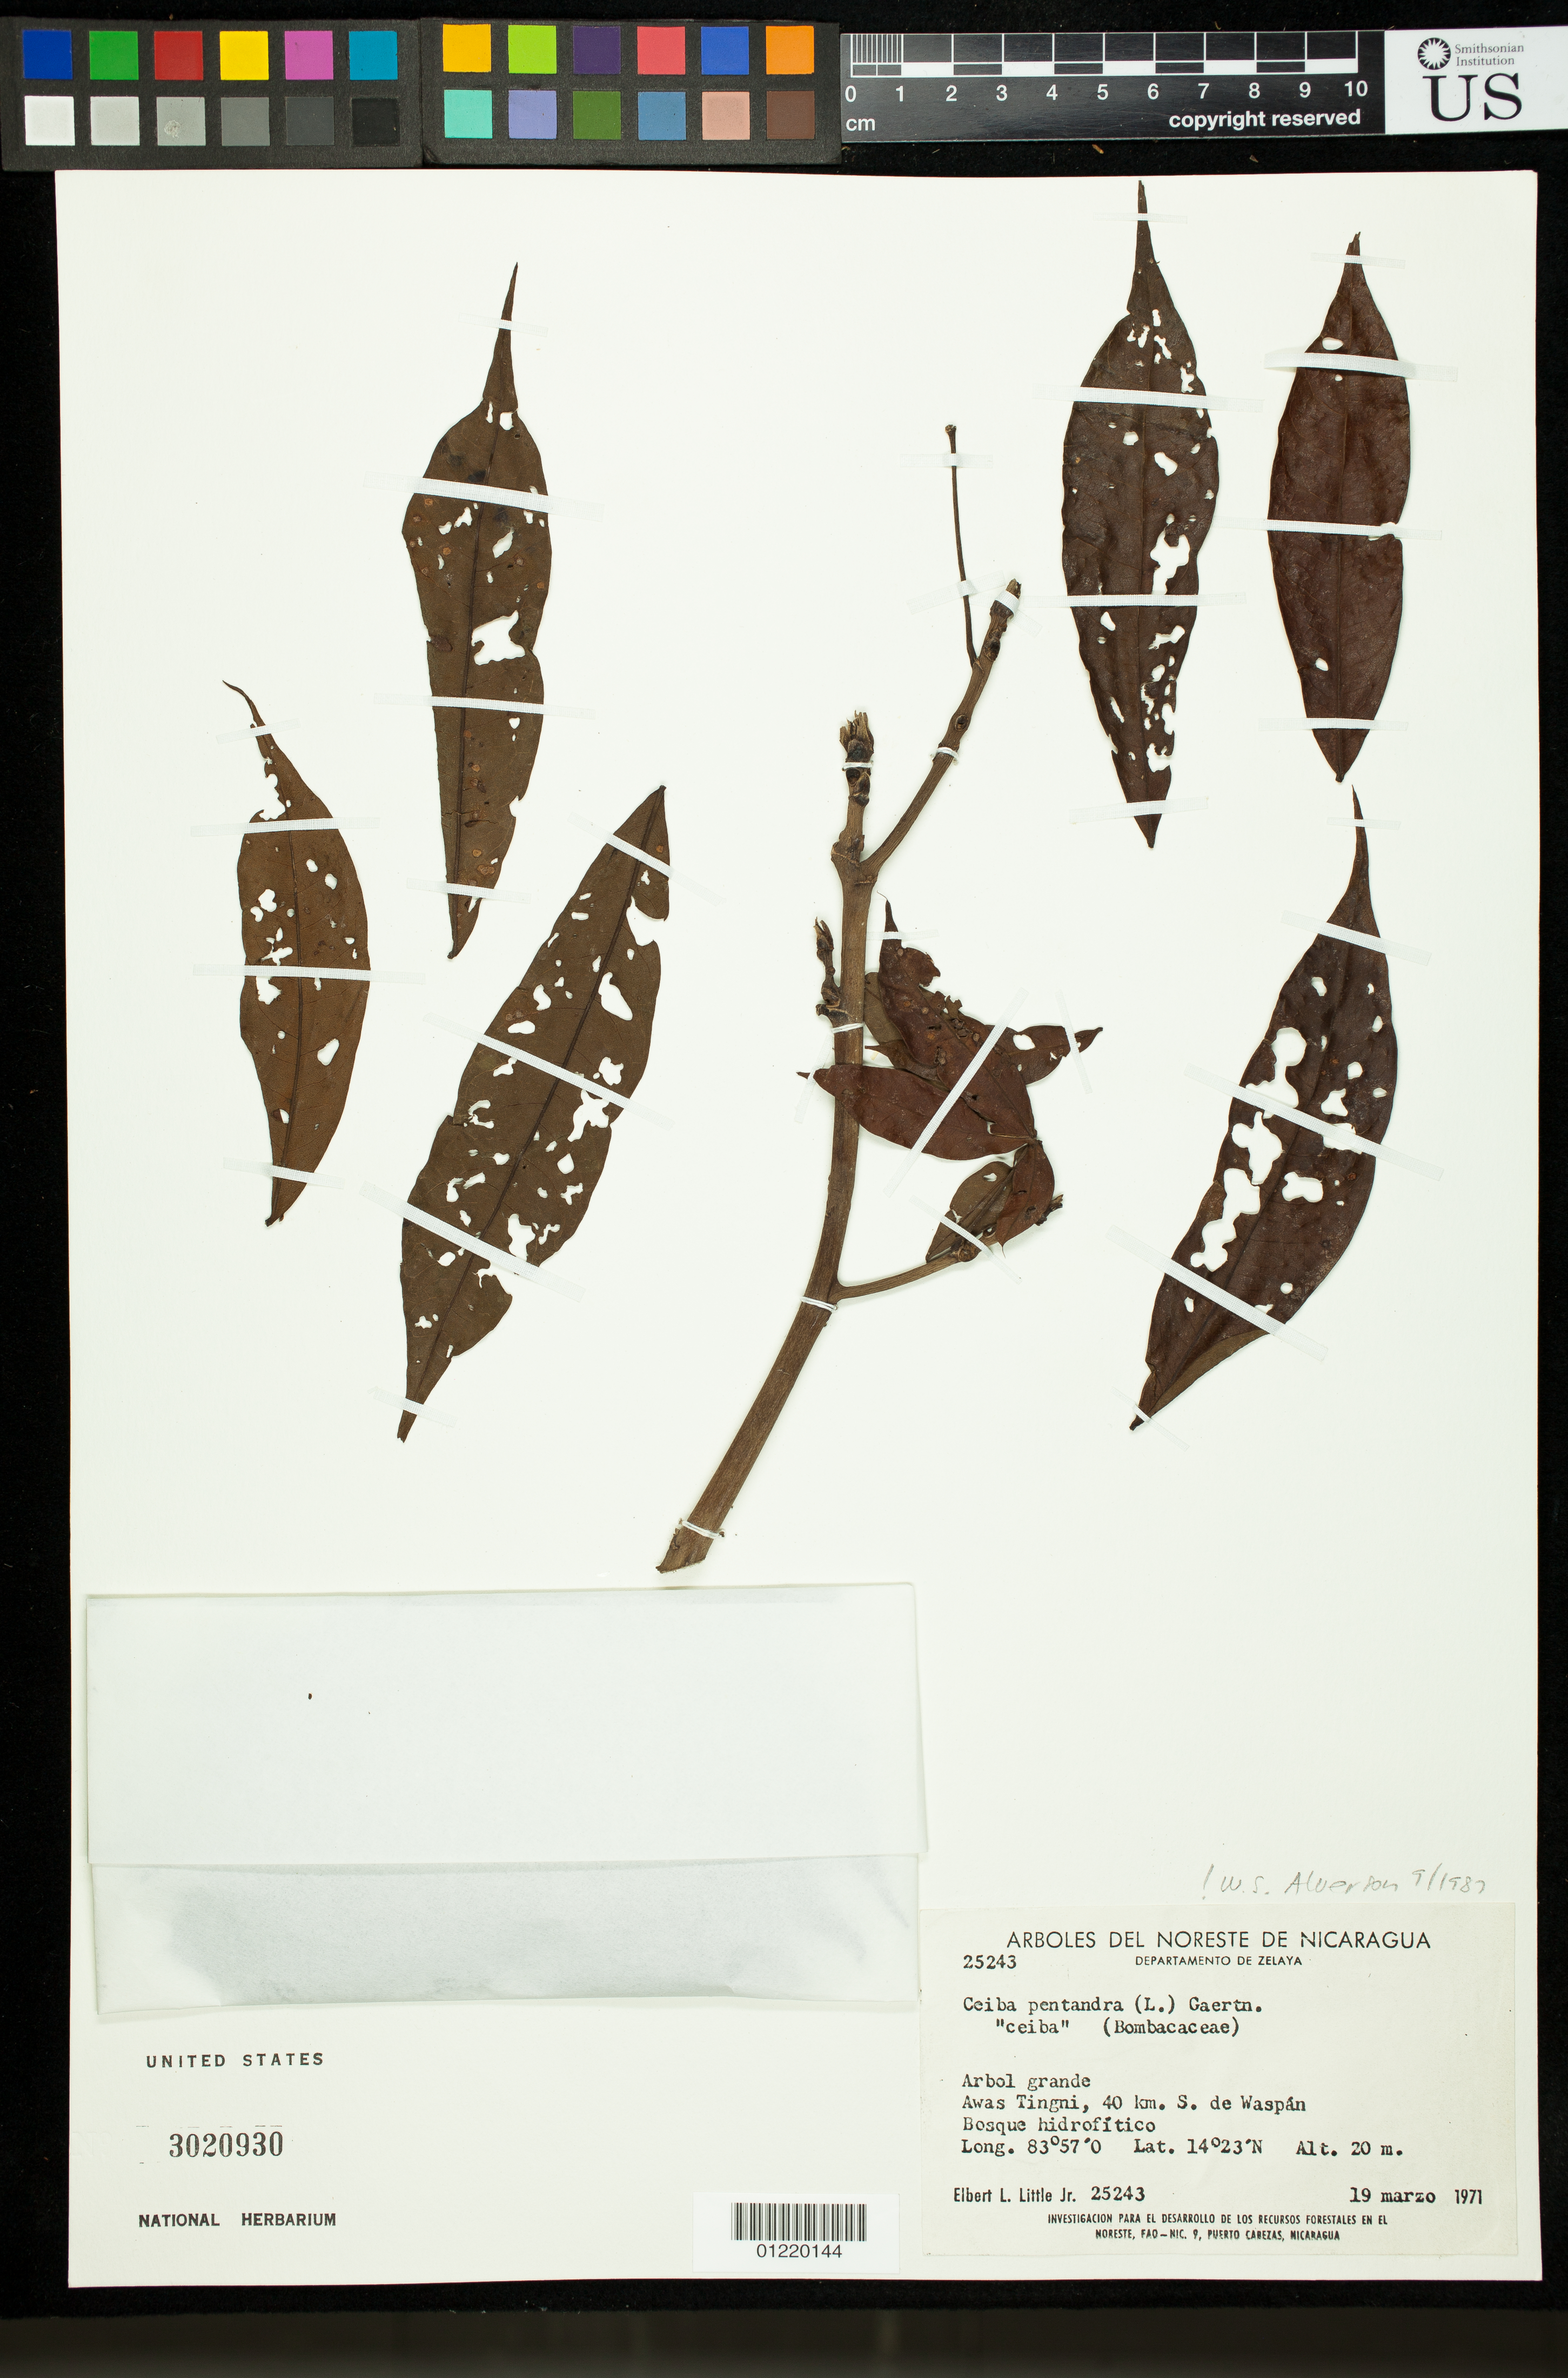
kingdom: Plantae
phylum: Tracheophyta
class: Magnoliopsida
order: Malvales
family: Malvaceae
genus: Ceiba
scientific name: Ceiba parvifolia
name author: Rose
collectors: E. L. Little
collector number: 25243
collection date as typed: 3/19/1971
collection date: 1971-03-19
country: Nicaragua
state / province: Atlántico Norte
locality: Awas Tingni, 40 km. S. de Waspán, Bosque hidrofítico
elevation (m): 20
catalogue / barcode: US 3020930